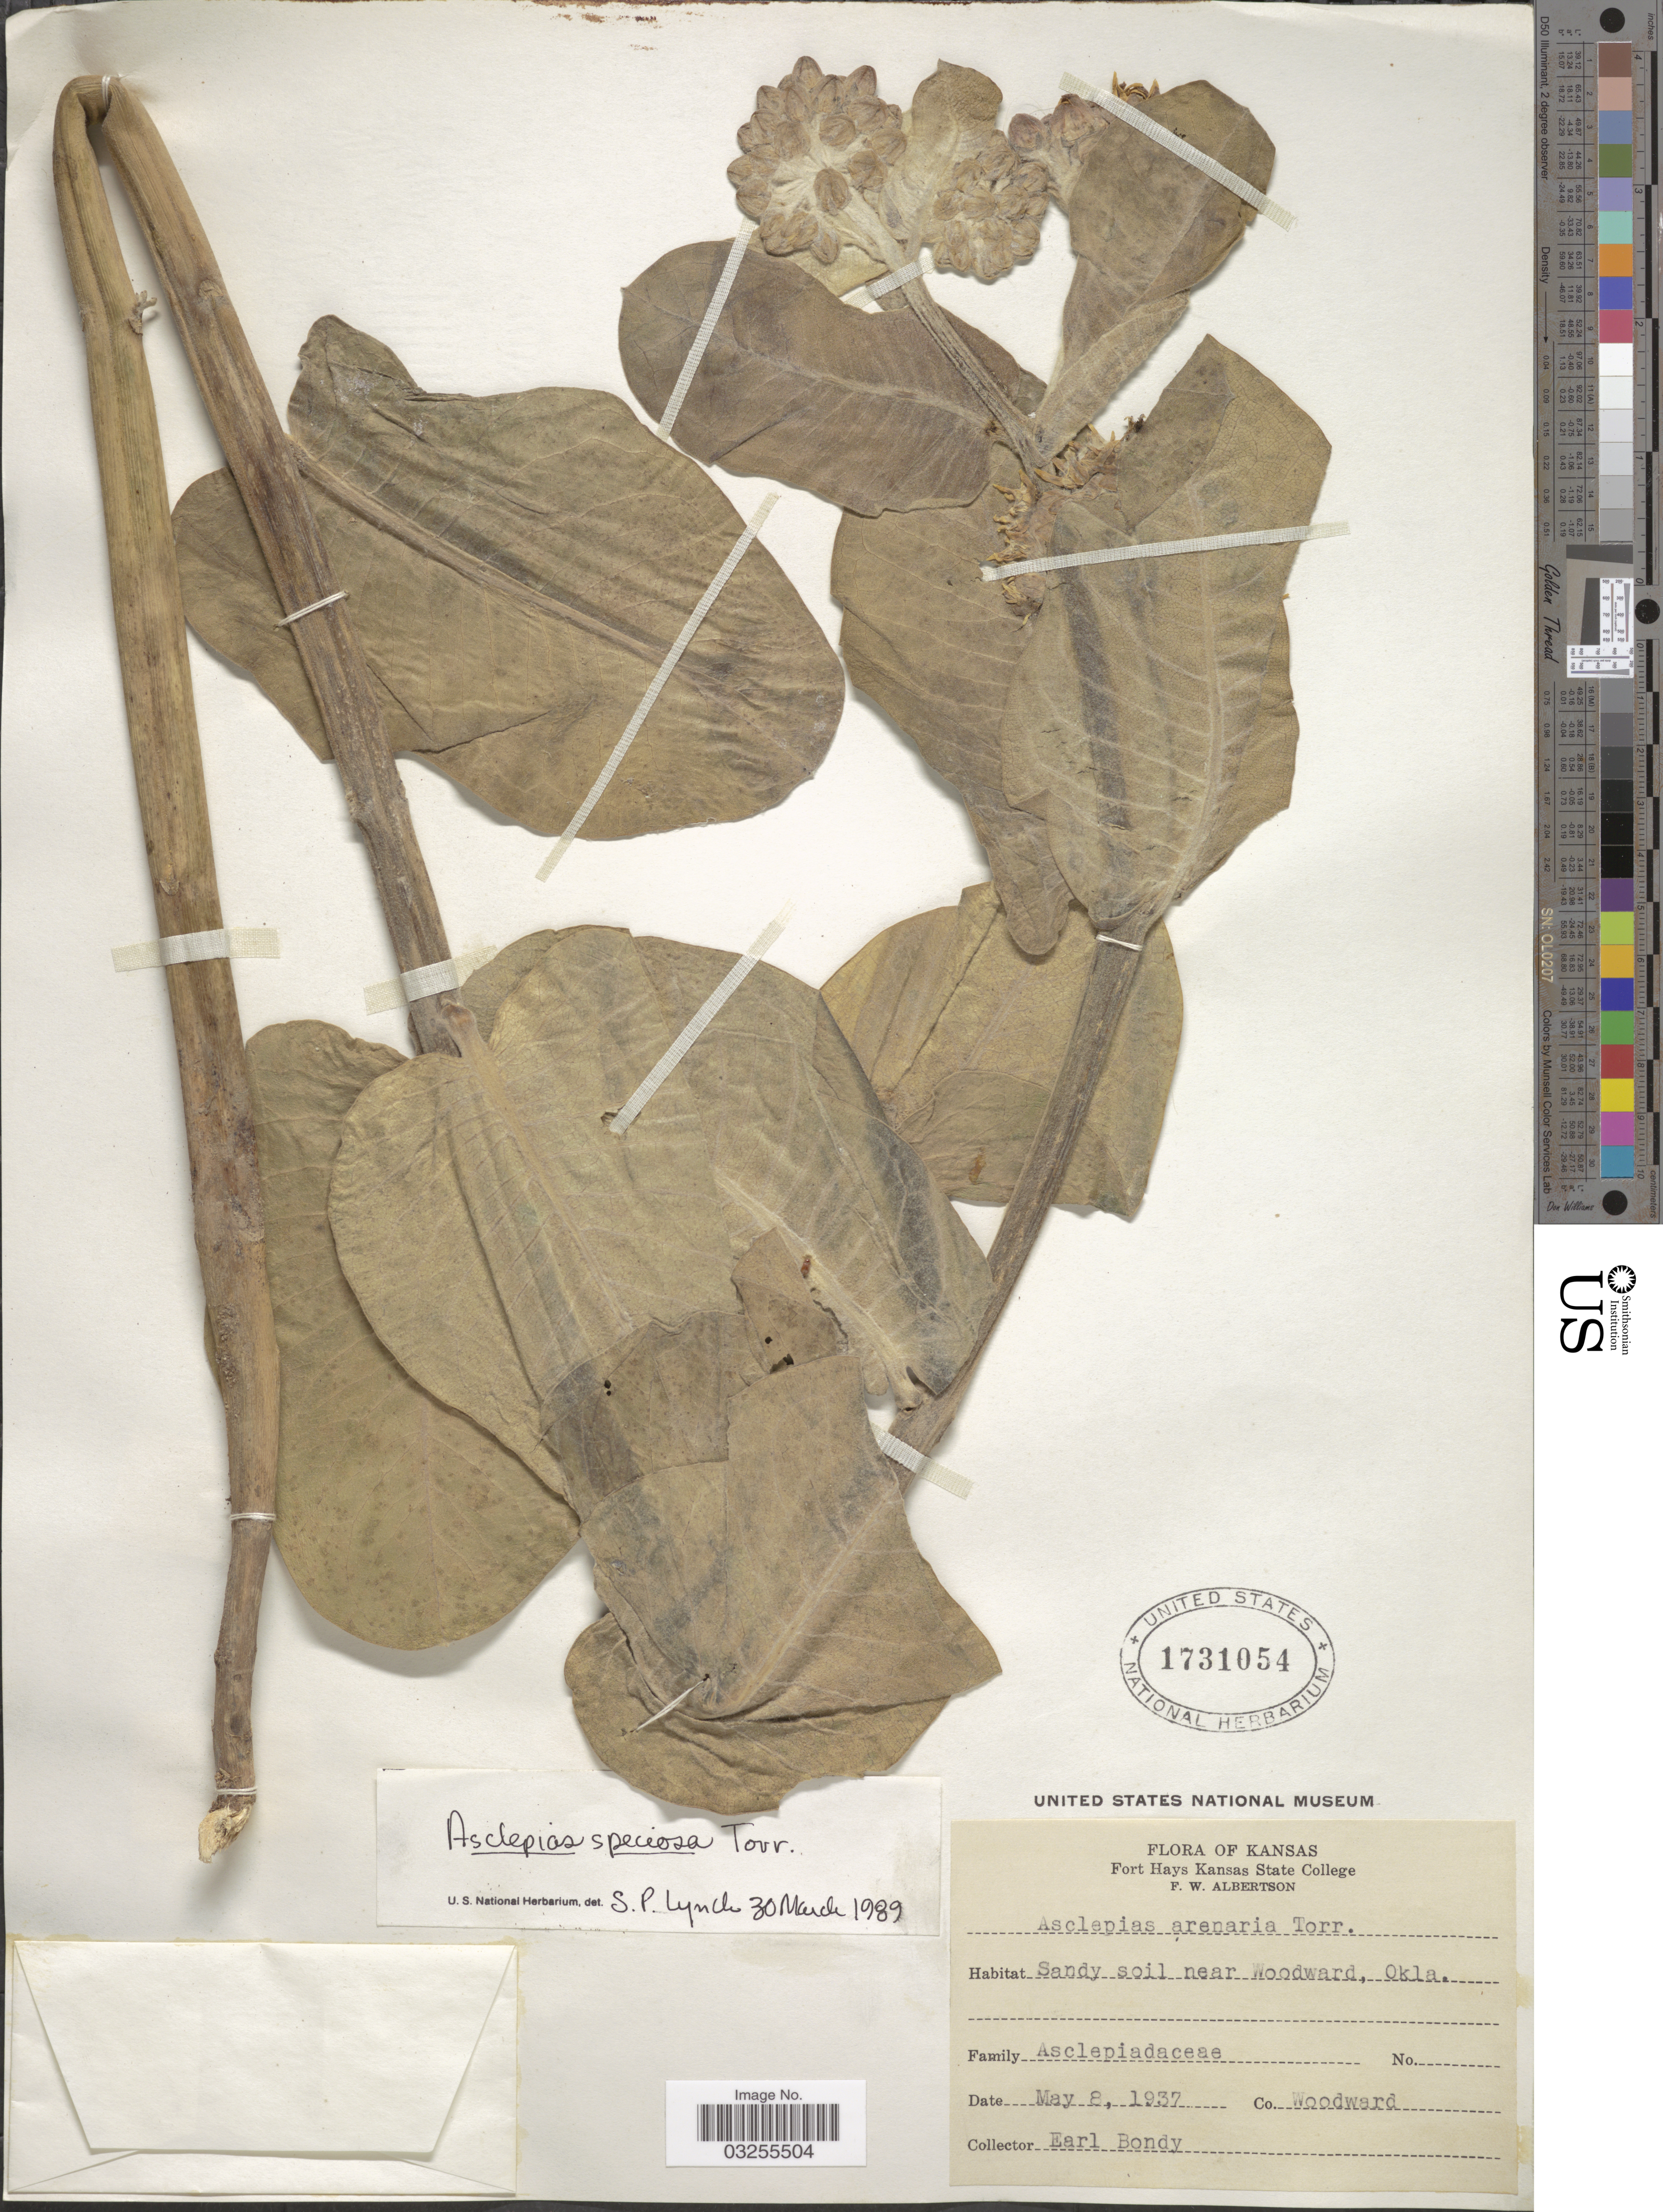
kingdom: Plantae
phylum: Tracheophyta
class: Magnoliopsida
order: Gentianales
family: Apocynaceae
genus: Asclepias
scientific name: Asclepias speciosa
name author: Torr.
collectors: E. Bondy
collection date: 1937-05-08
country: United States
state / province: Kansas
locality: Co. Woodward.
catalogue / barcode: US 1731054